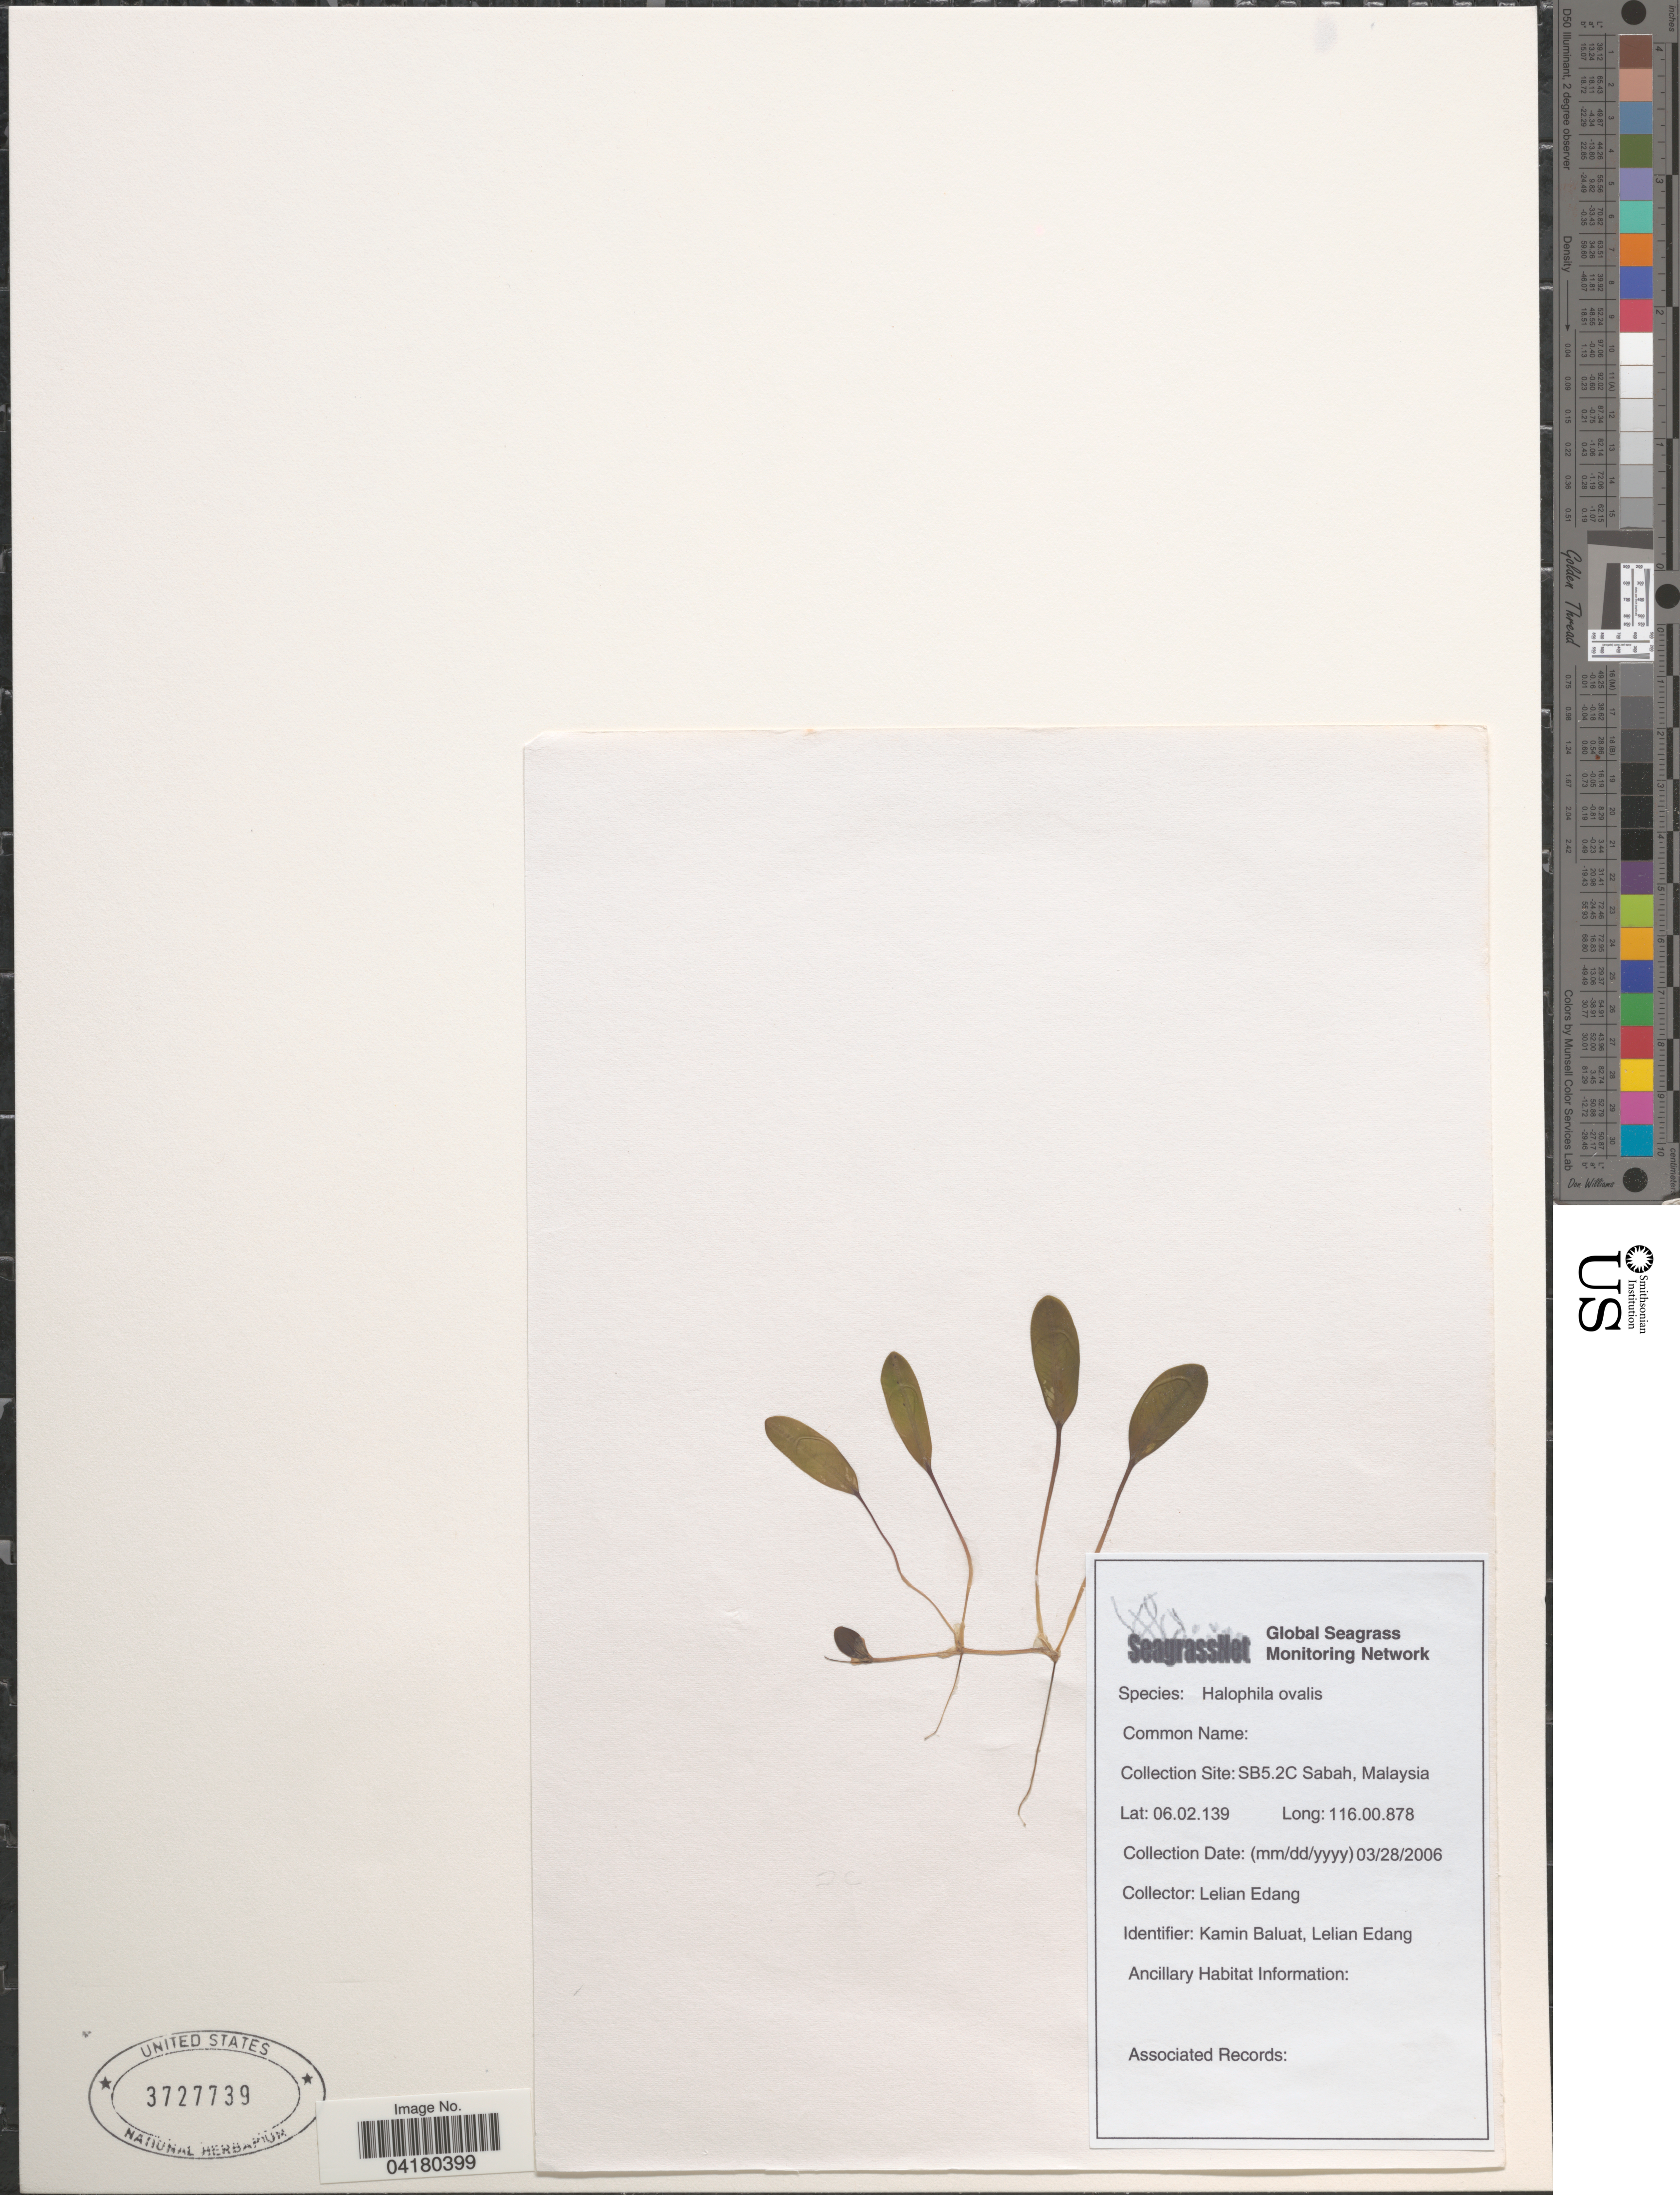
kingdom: Plantae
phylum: Tracheophyta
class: Liliopsida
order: Alismatales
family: Hydrocharitaceae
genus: Halophila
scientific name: Halophila ovalis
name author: (R. Br.) Hook. f.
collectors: L. Edang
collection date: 2006-03-28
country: Malaysia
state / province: Sabah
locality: Collection Site: SB5.2C.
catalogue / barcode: US 3727739